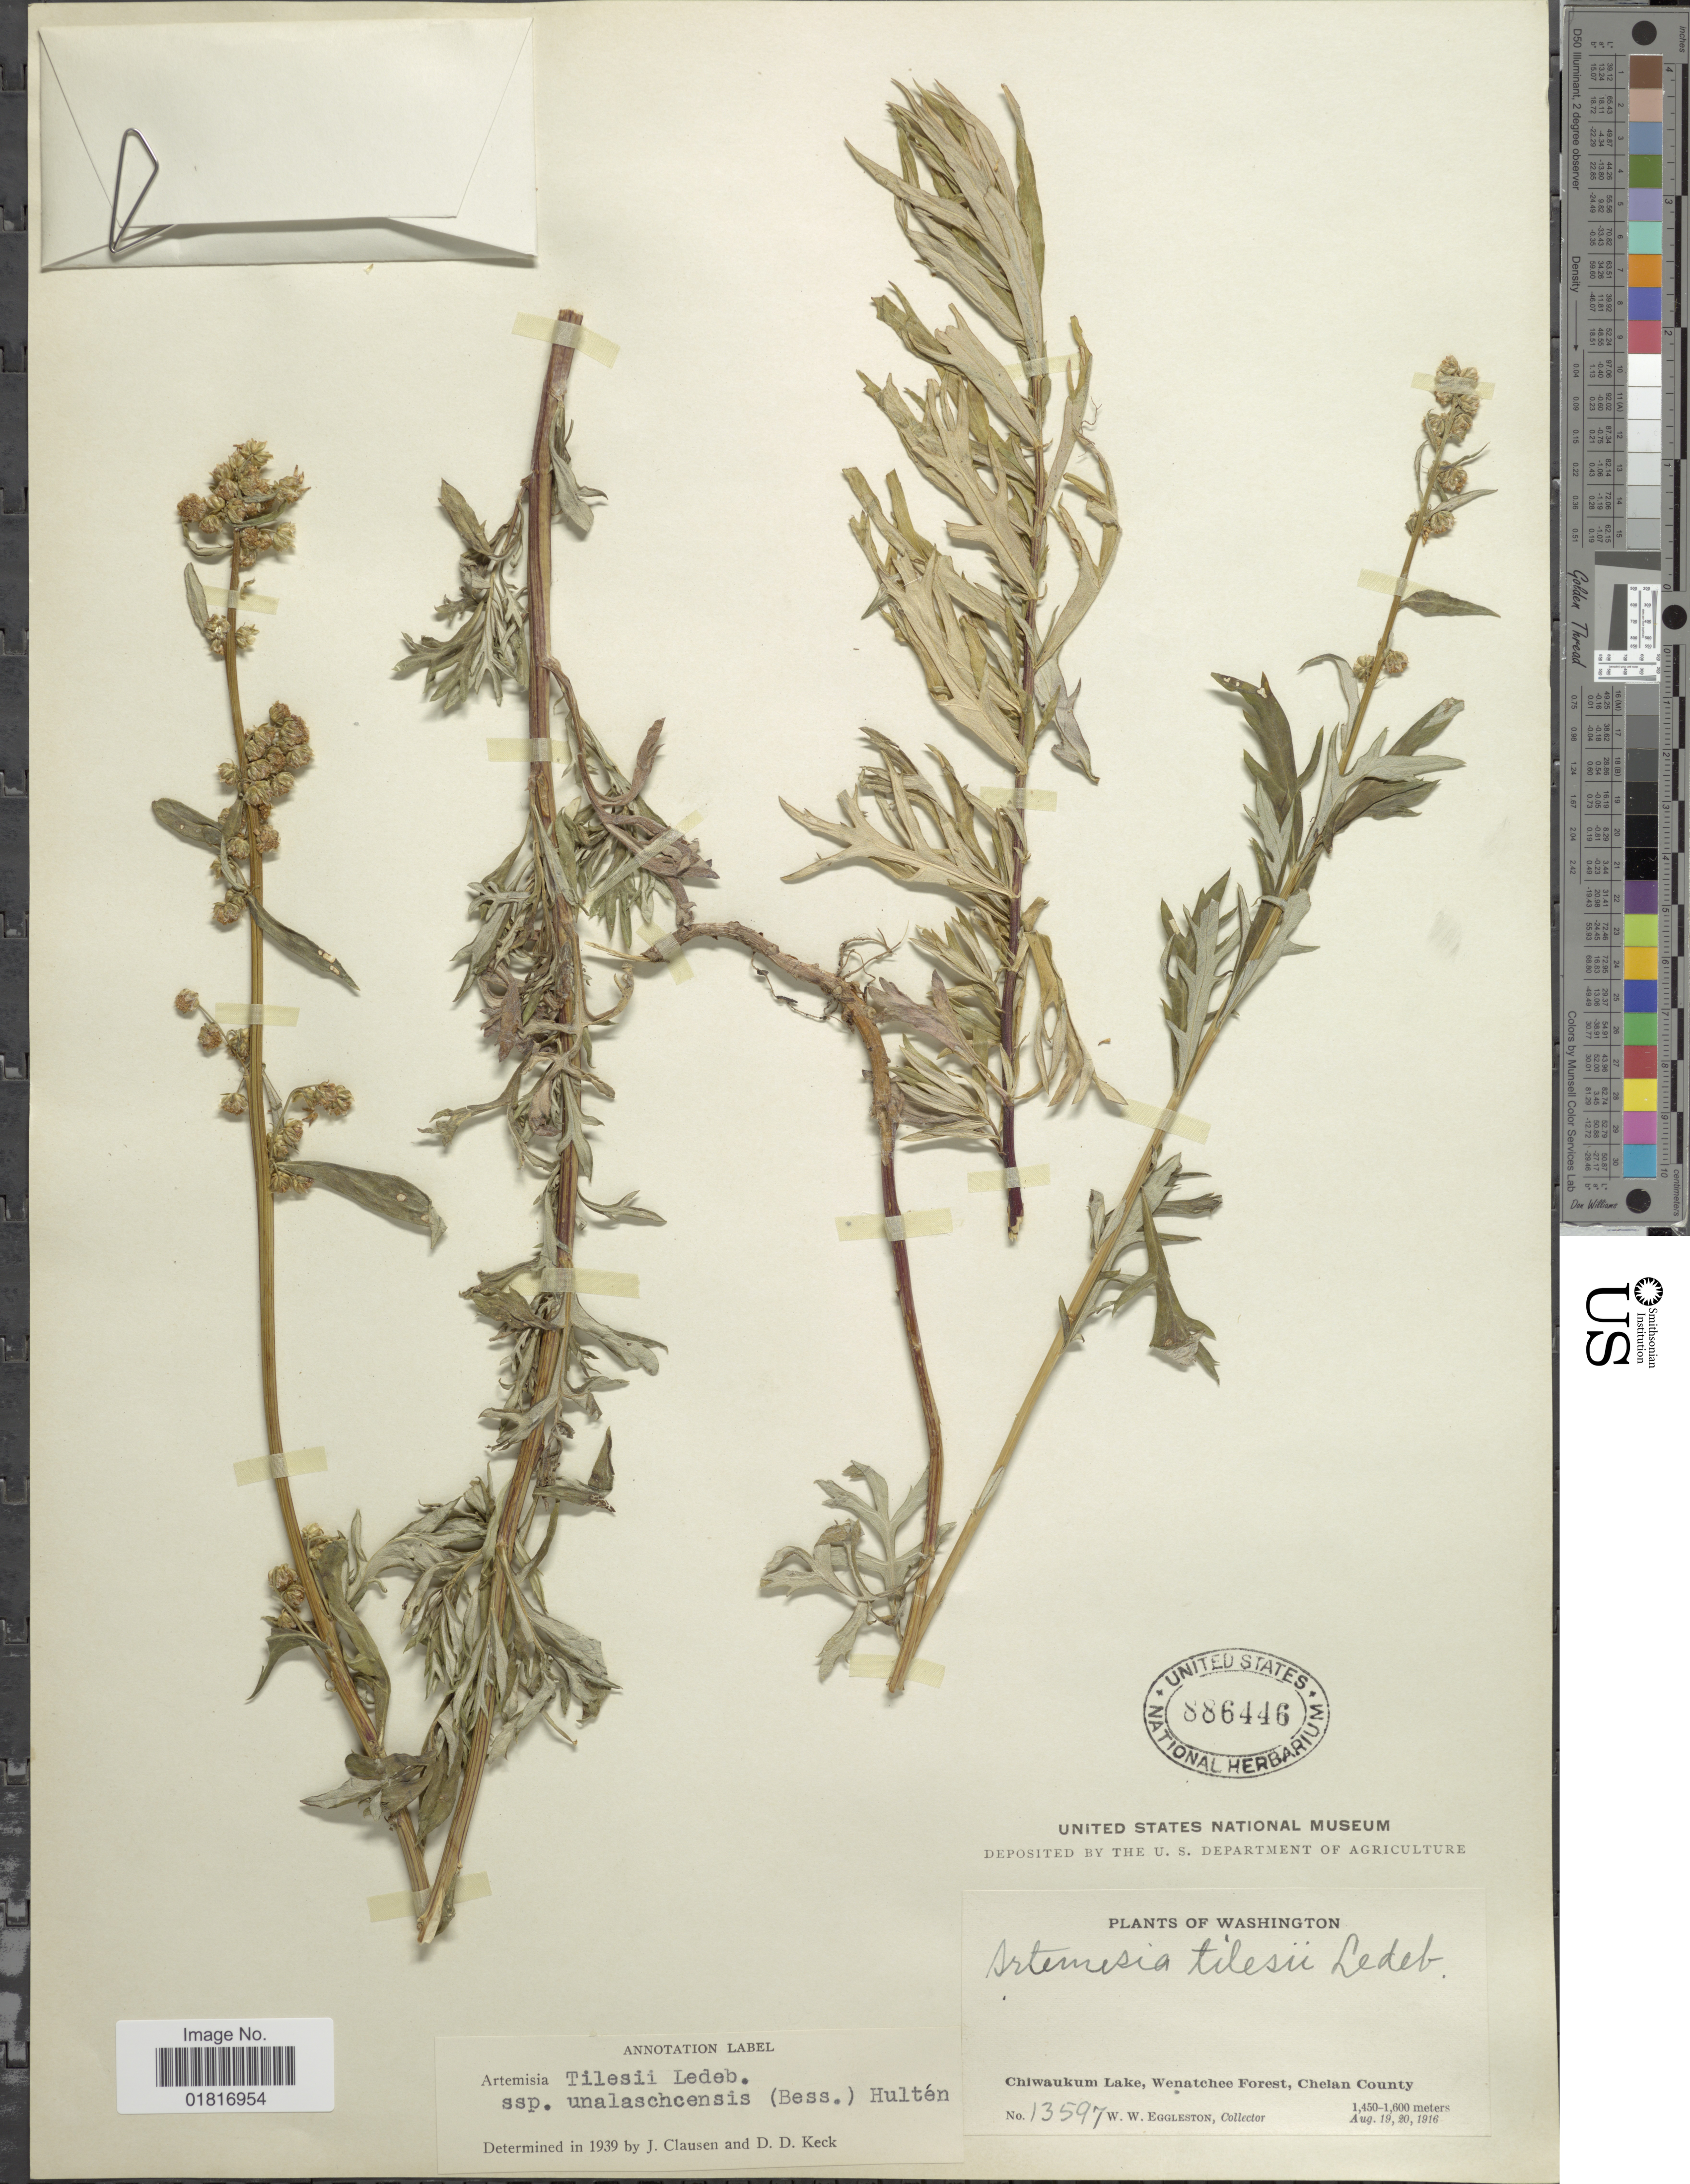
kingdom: Plantae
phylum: Tracheophyta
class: Magnoliopsida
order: Asterales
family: Asteraceae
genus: Artemisia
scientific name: Artemisia tilesii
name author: Ledeb.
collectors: W. W. Eggleston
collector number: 13597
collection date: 1916-08-19/1916-08-20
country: United States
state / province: Washington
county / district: Chelan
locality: Chiwaukum Lake, Wenatchee Forest, Chelan County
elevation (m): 1450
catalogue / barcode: US 886446